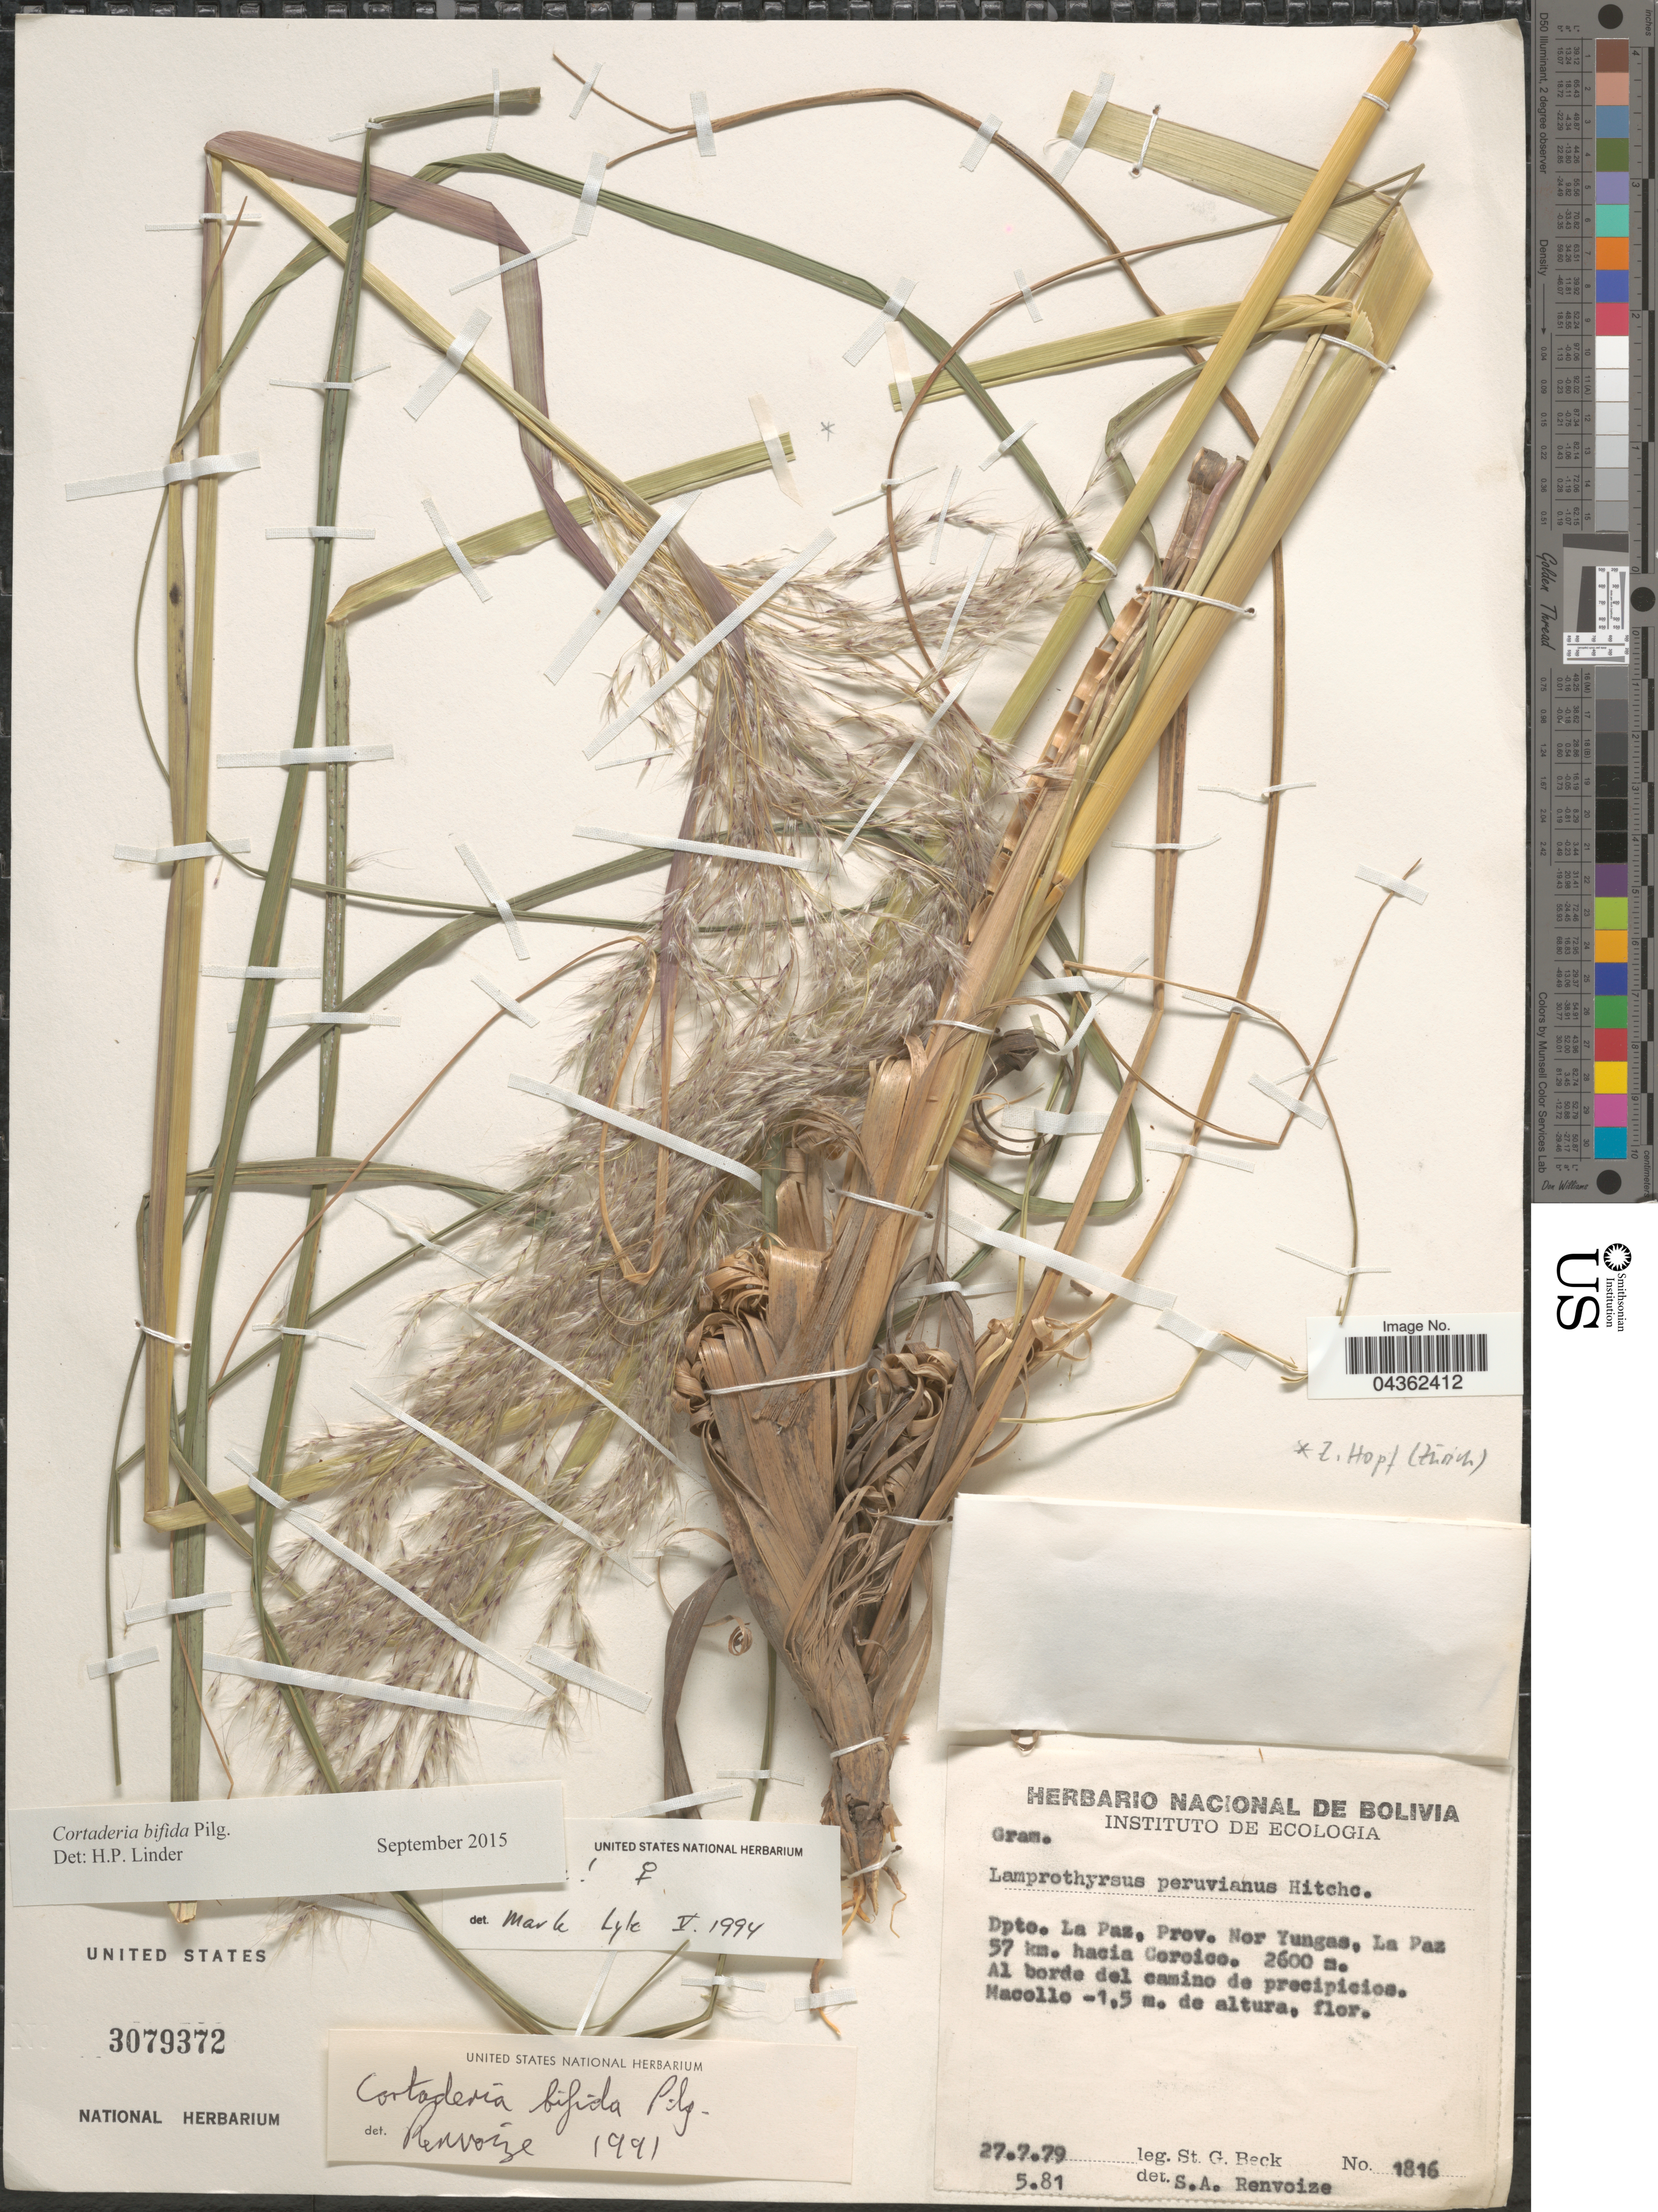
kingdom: Plantae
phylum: Tracheophyta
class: Liliopsida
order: Poales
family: Poaceae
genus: Cortaderia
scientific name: Cortaderia bifida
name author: Pilg.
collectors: S. G. Beck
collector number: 1816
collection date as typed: Transcribed d/m/y: 27/7/79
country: Bolivia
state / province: La Paz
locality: Dpto. La Paz, Prov. Nor Yungas, La Paz 57 km. hacia Coroico.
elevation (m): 2600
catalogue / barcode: US 3079372